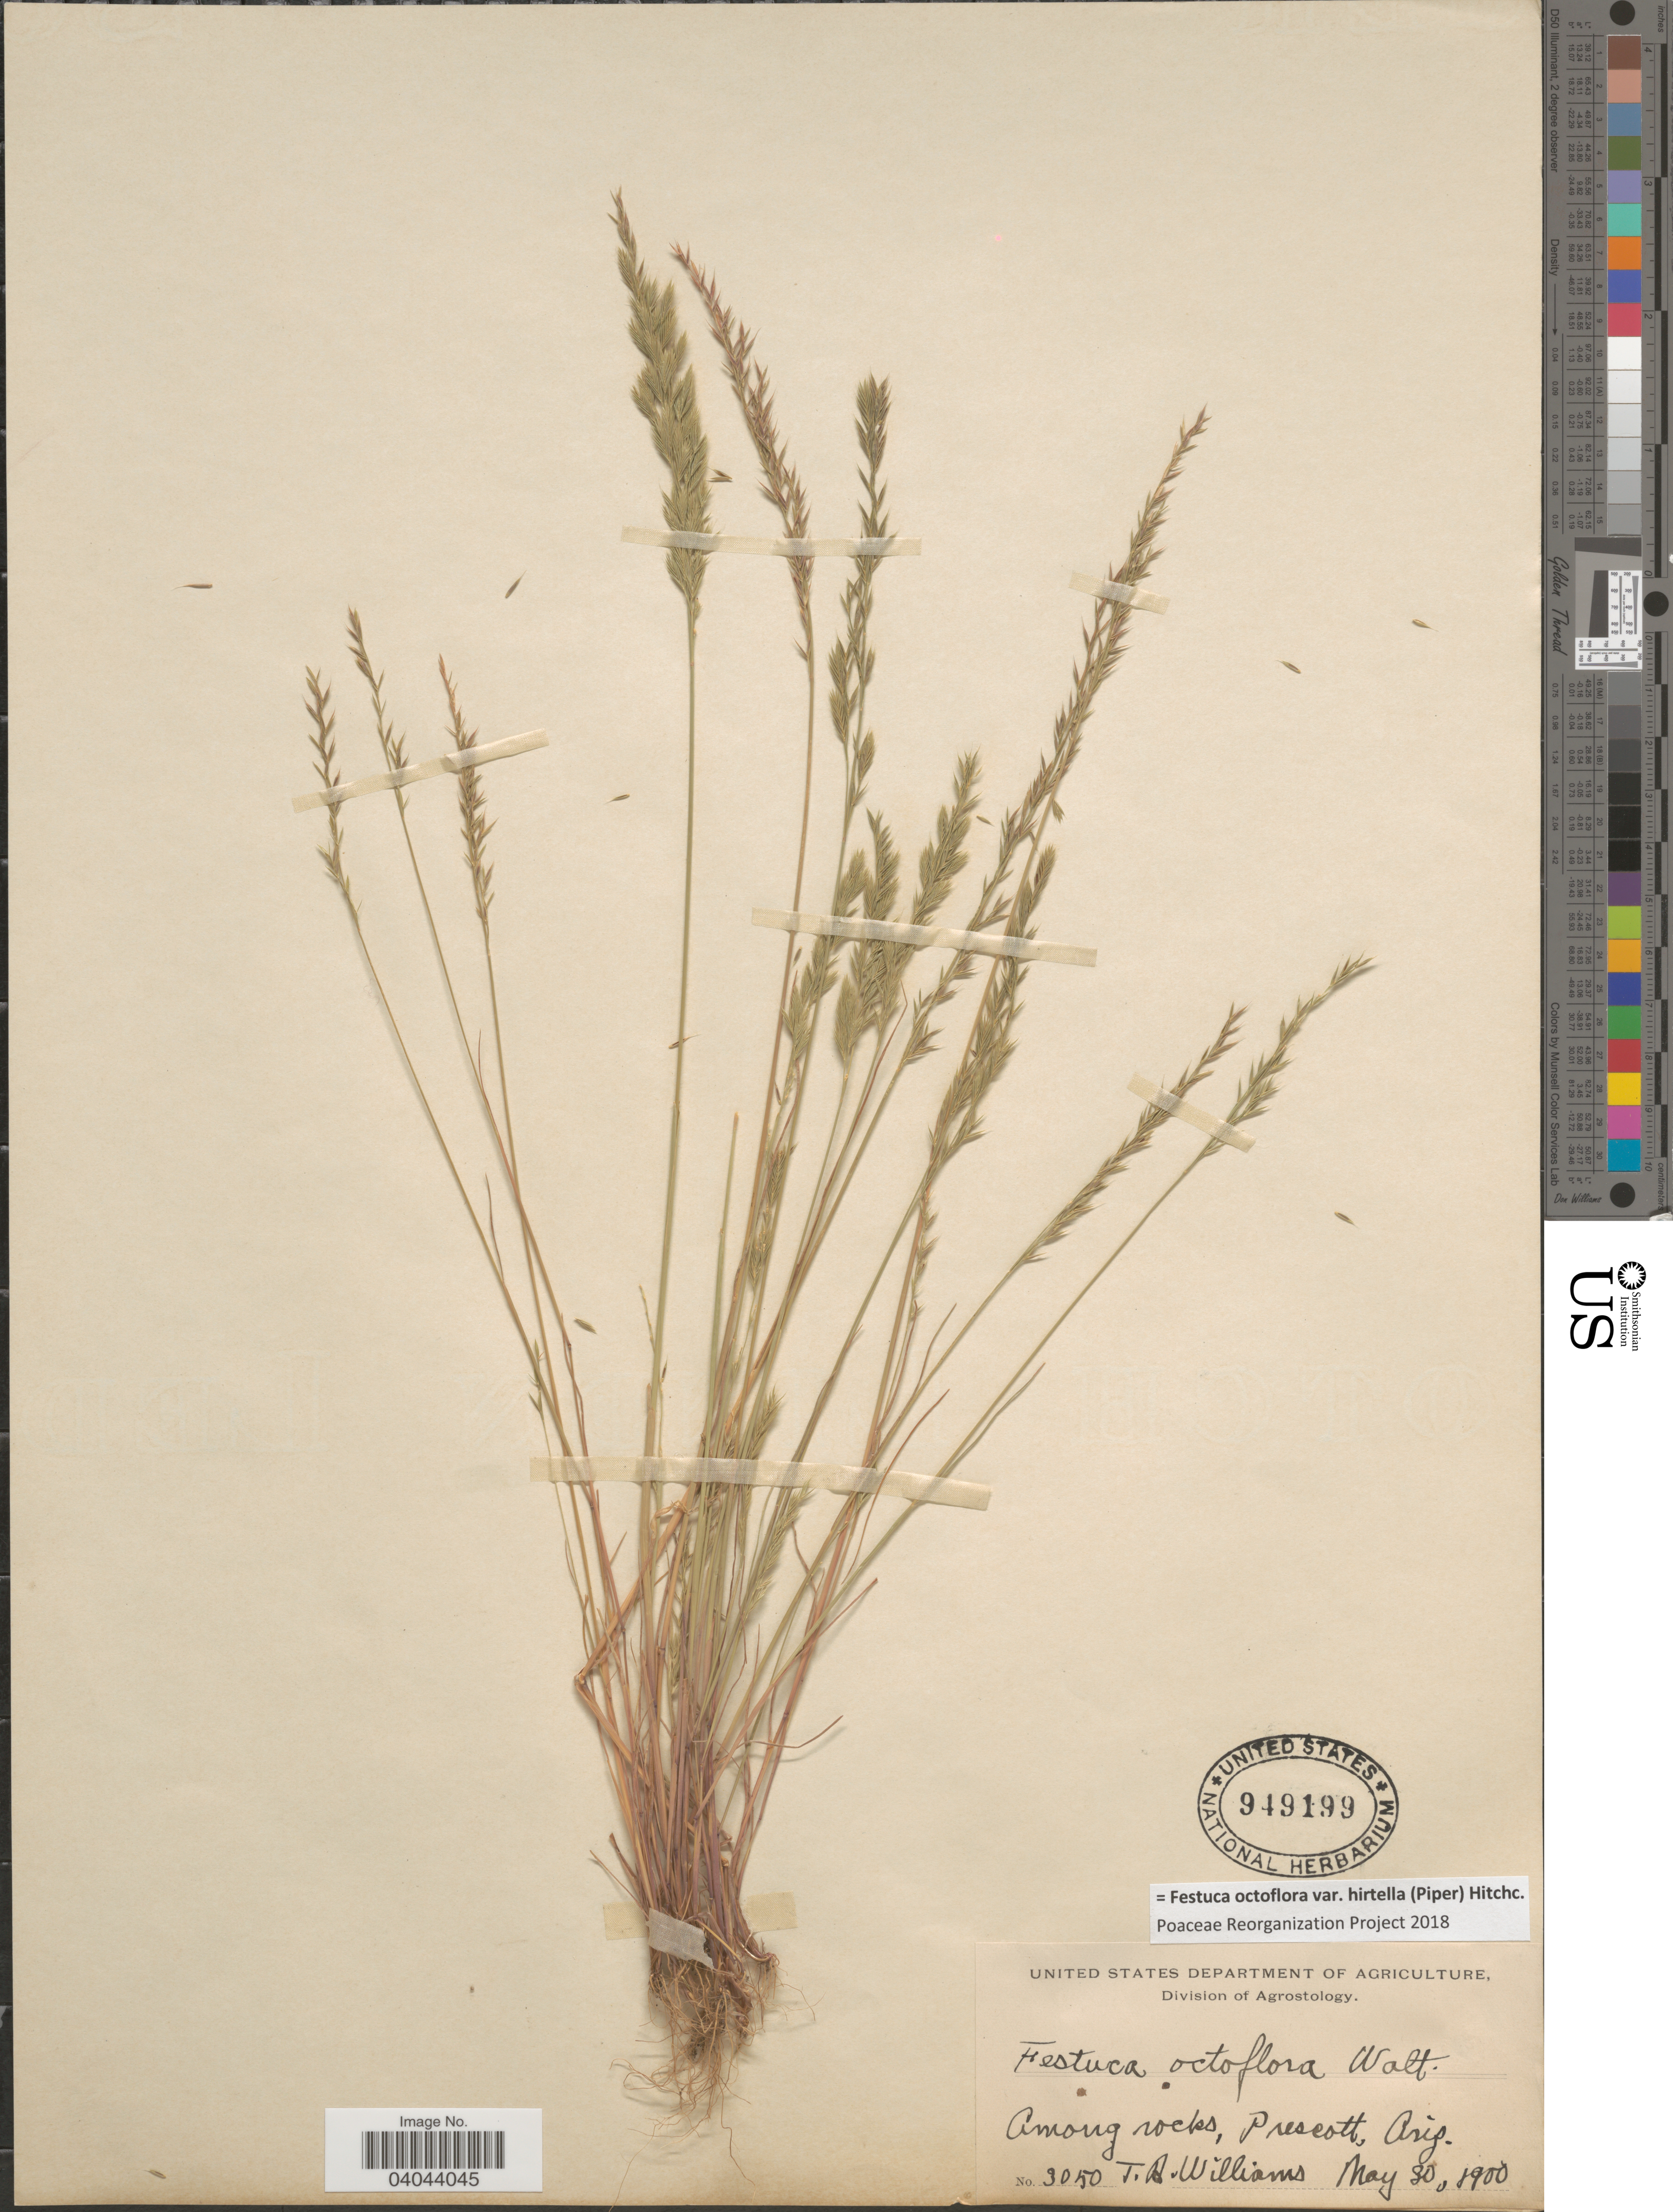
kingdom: Plantae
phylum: Tracheophyta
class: Liliopsida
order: Poales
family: Poaceae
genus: Festuca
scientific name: Festuca octoflora var. hirtella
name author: Piper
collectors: T. Williams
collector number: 3050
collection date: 1900-05-30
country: United States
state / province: Arizona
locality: Prescott.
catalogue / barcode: US 949199